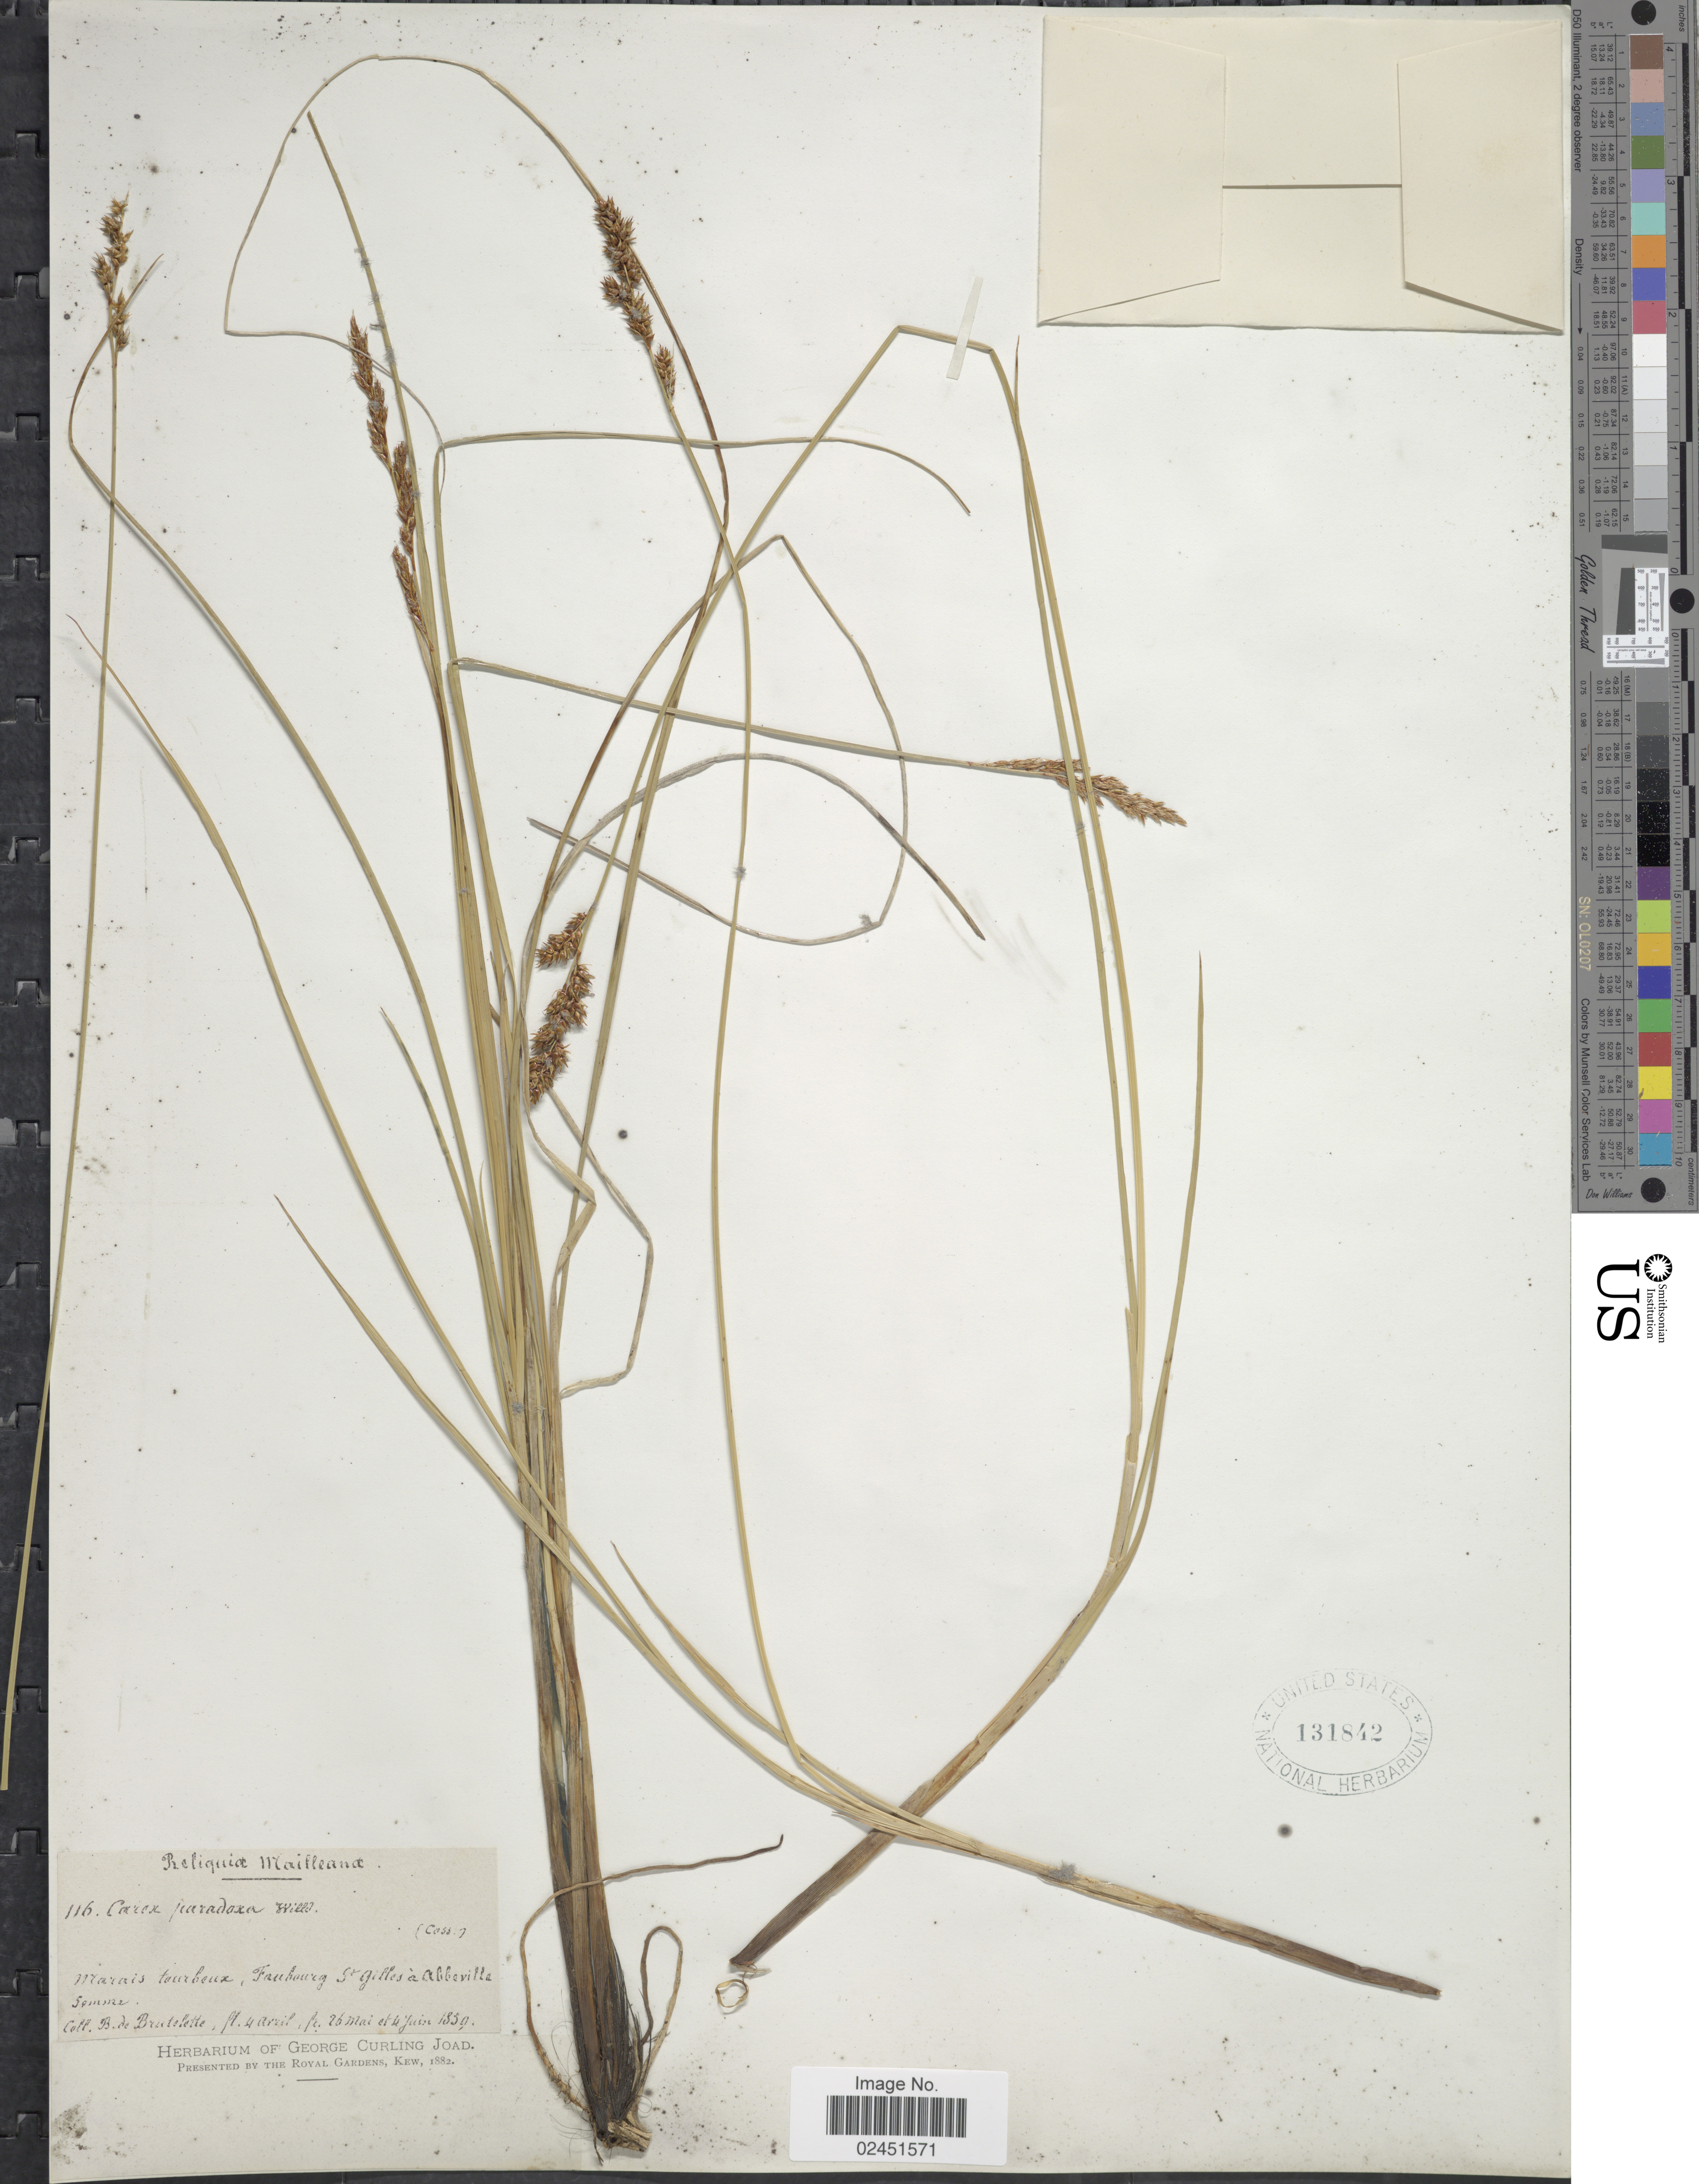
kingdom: Plantae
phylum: Tracheophyta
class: Liliopsida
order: Poales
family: Cyperaceae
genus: Carex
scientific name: Carex appropinquata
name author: Schumach.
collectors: B. Brutelette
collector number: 116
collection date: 1859-04-04/1859-06-04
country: France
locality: Reliquia Mailleana. Marais tourboux, Frubourg St. Gilles a Abbeville Somme [interpreted]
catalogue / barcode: US 131842